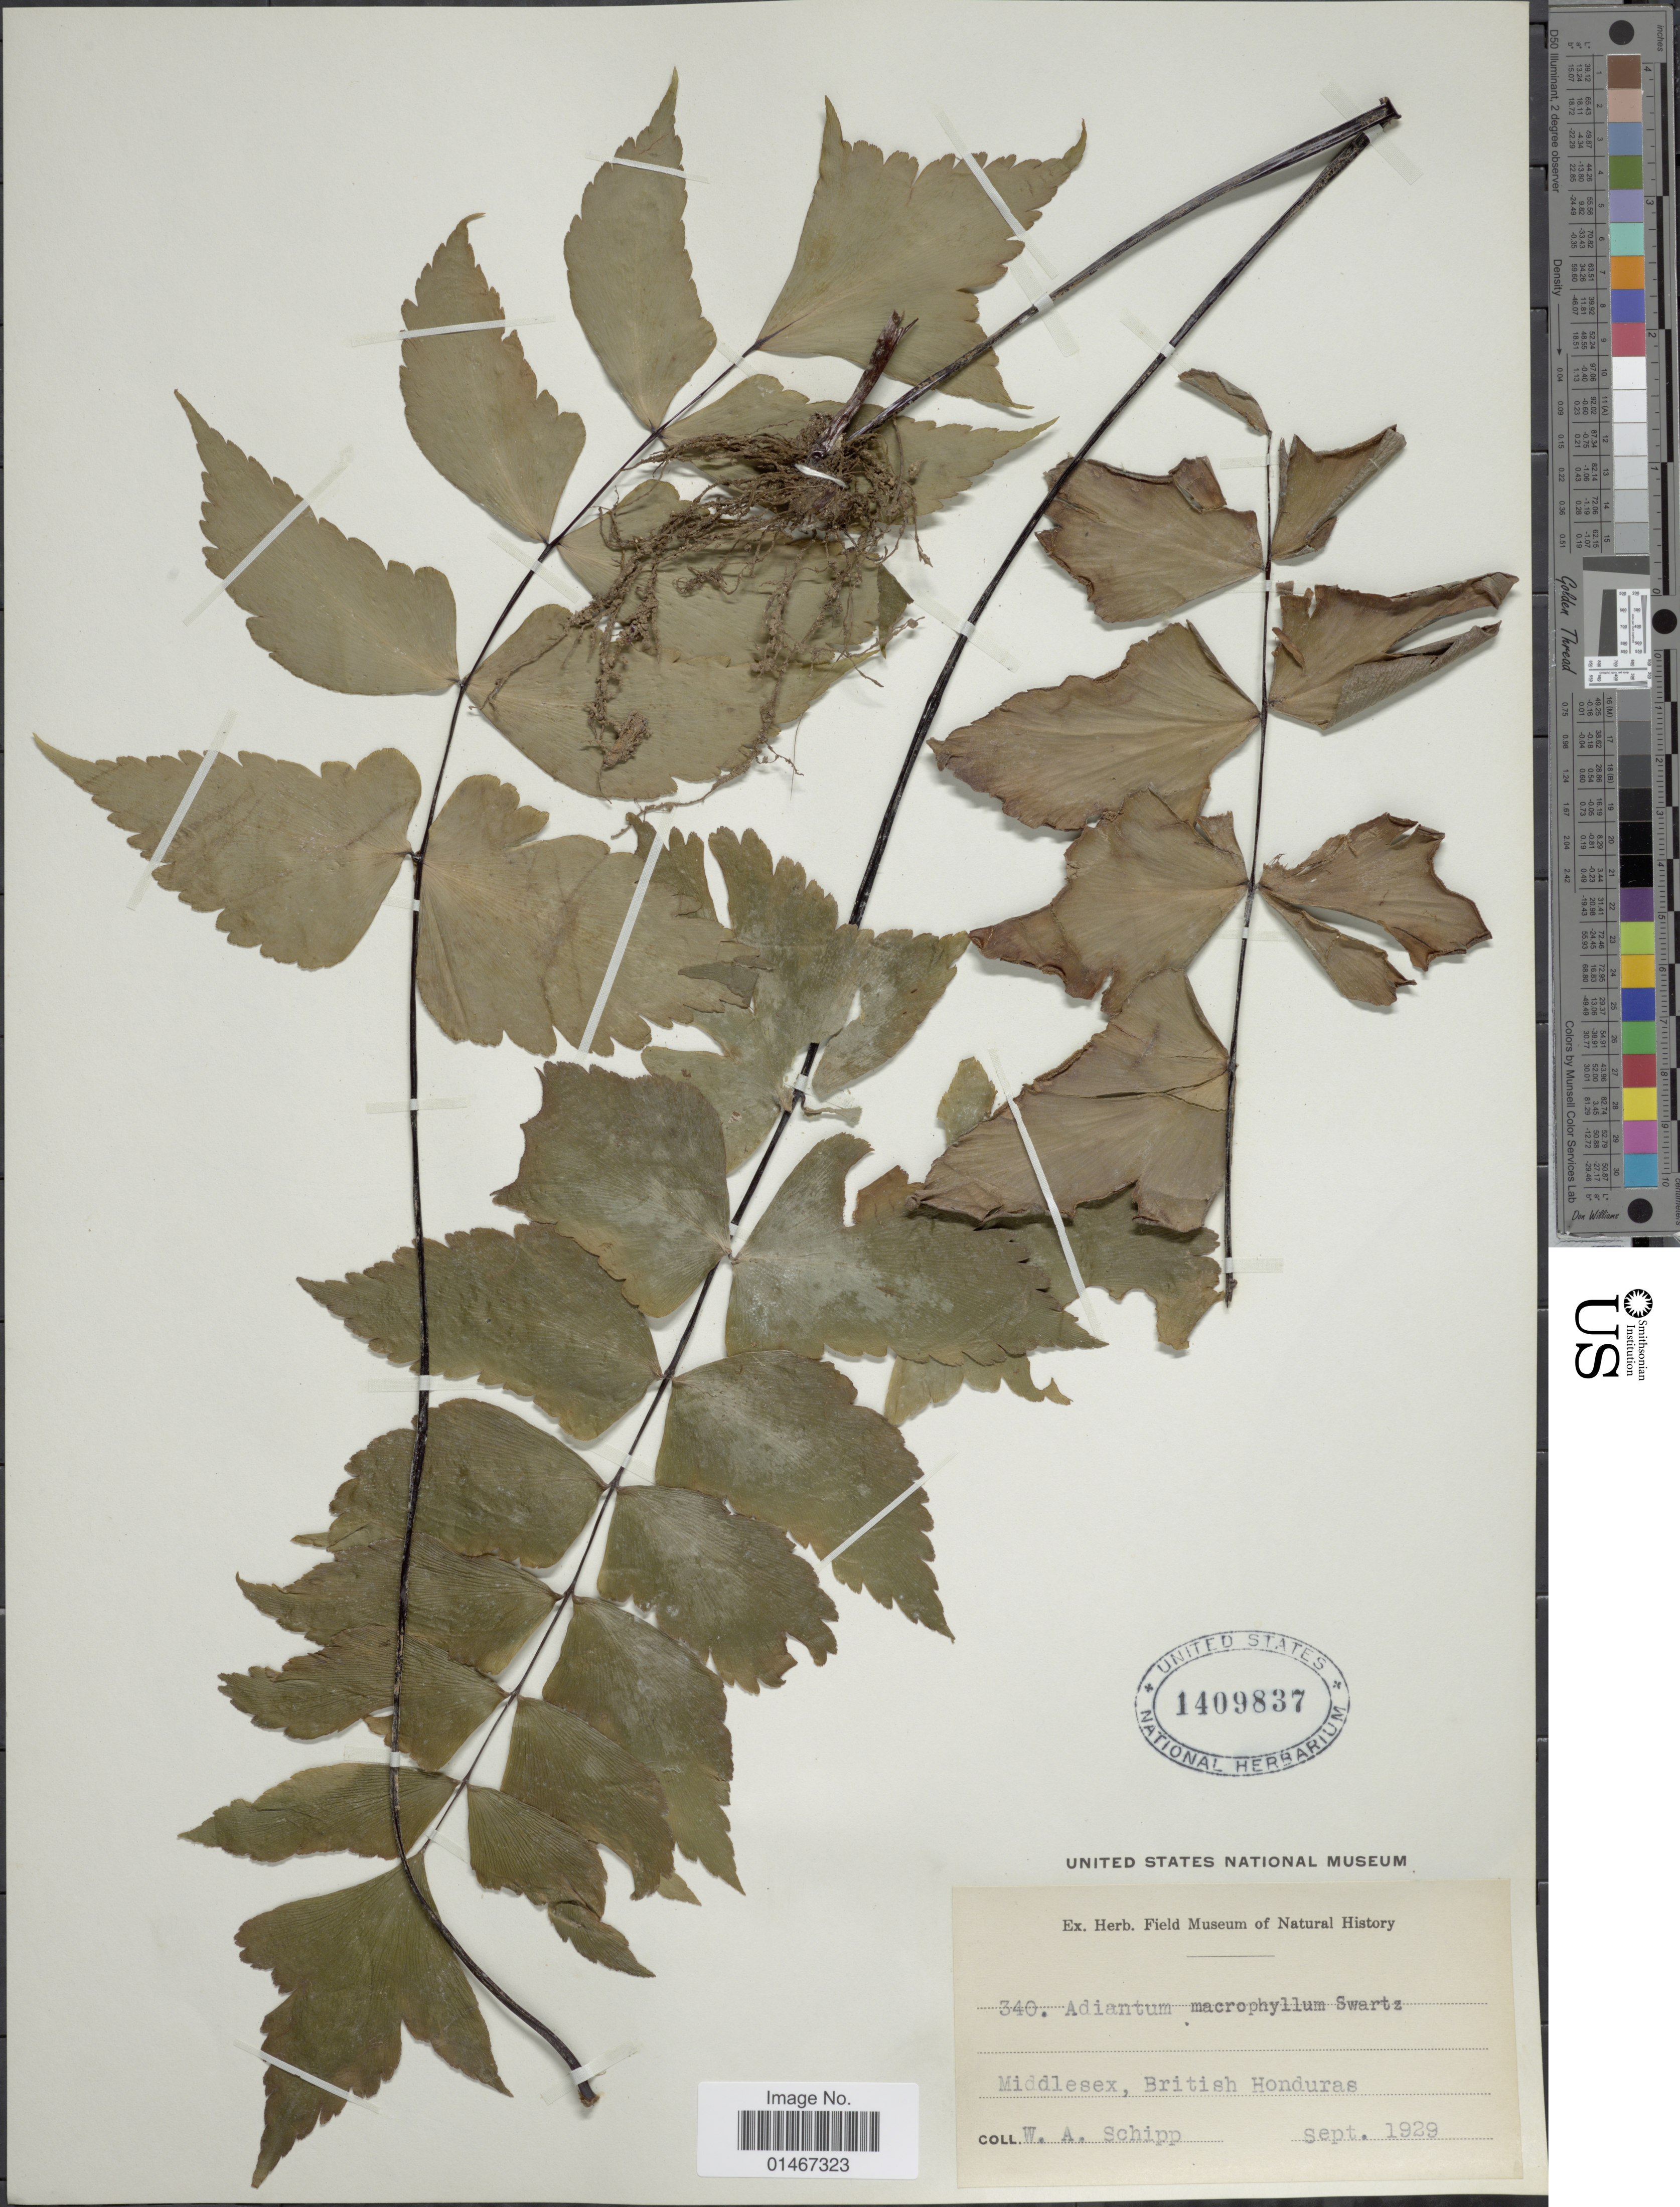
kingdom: Plantae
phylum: Tracheophyta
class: Polypodiopsida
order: Polypodiales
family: Pteridaceae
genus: Adiantum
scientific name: Adiantum macrophyllum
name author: Sw.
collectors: W. Schipp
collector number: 340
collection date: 1929-09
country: Belize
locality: Middlesex, British Honduras.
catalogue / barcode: US 1409837